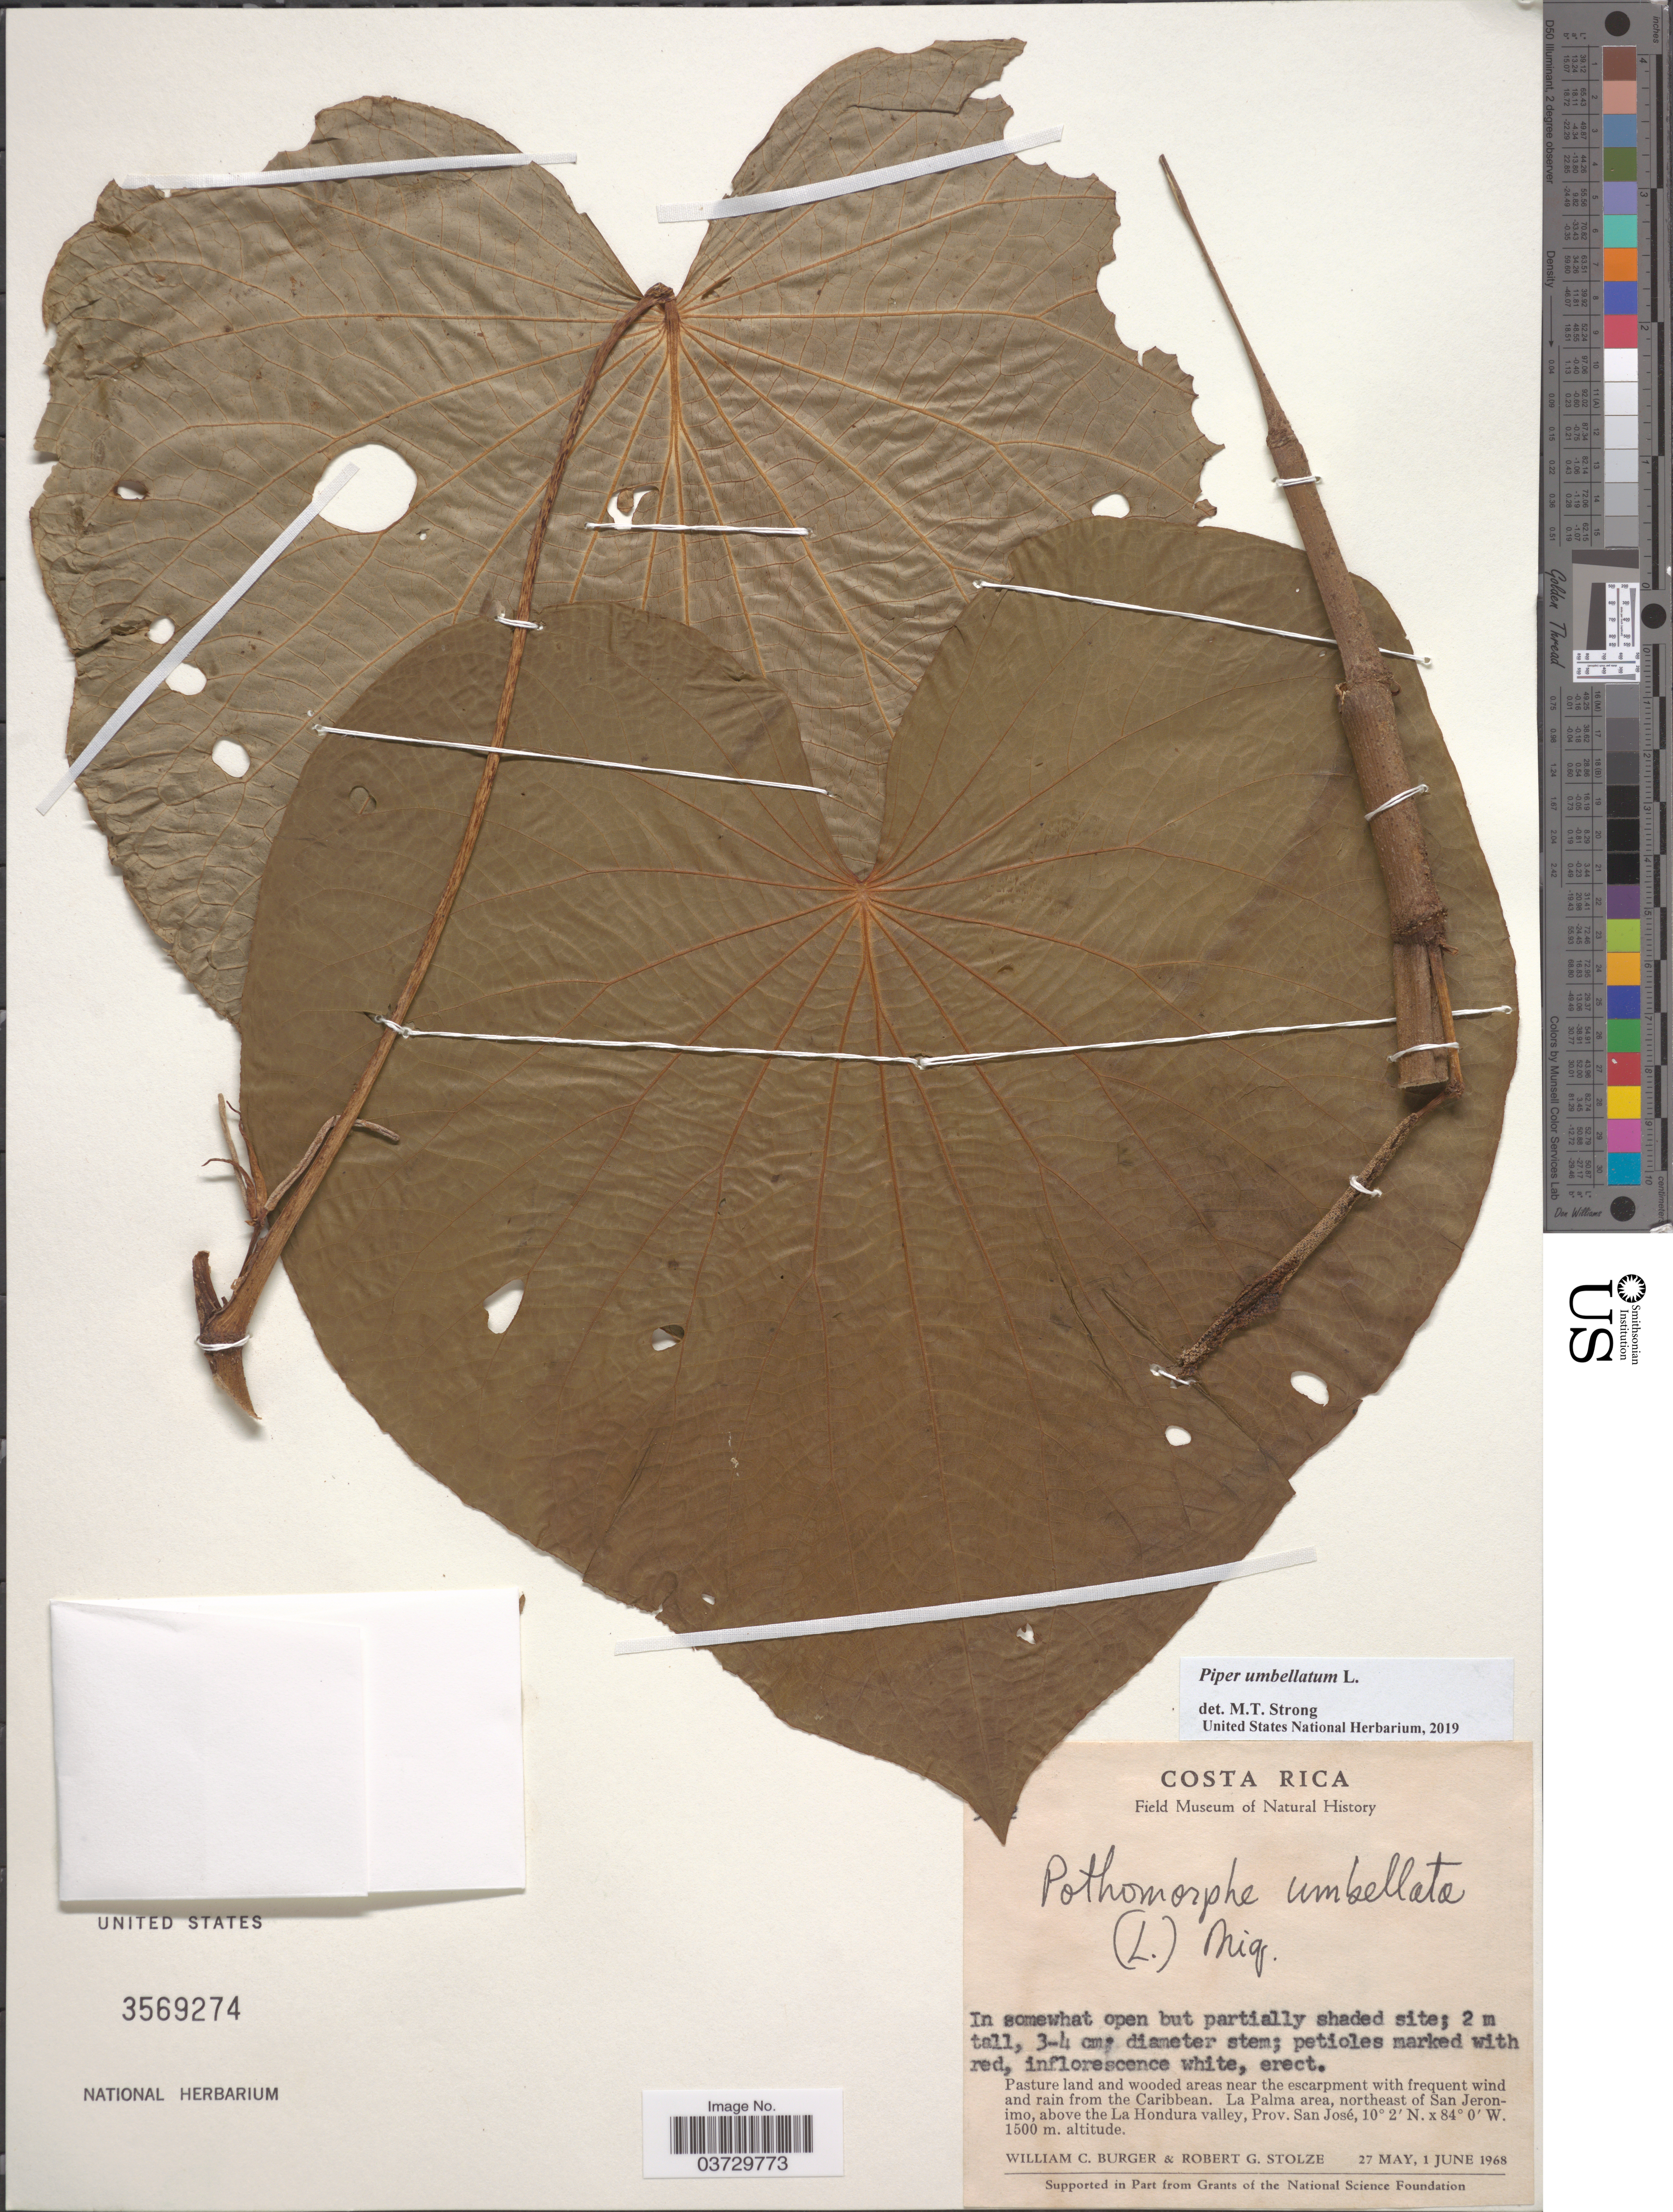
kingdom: Plantae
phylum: Tracheophyta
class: Magnoliopsida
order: Piperales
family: Piperaceae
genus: Piper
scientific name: Piper umbellatum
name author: L.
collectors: W. Burger & R. G. Stolze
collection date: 1968-05-27/1968-06-01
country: Costa Rica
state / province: San José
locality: Near the escarpment. La Palma area, northeast of San Jeronimo, above the La Hondura valley.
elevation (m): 1500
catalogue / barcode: US 3569274